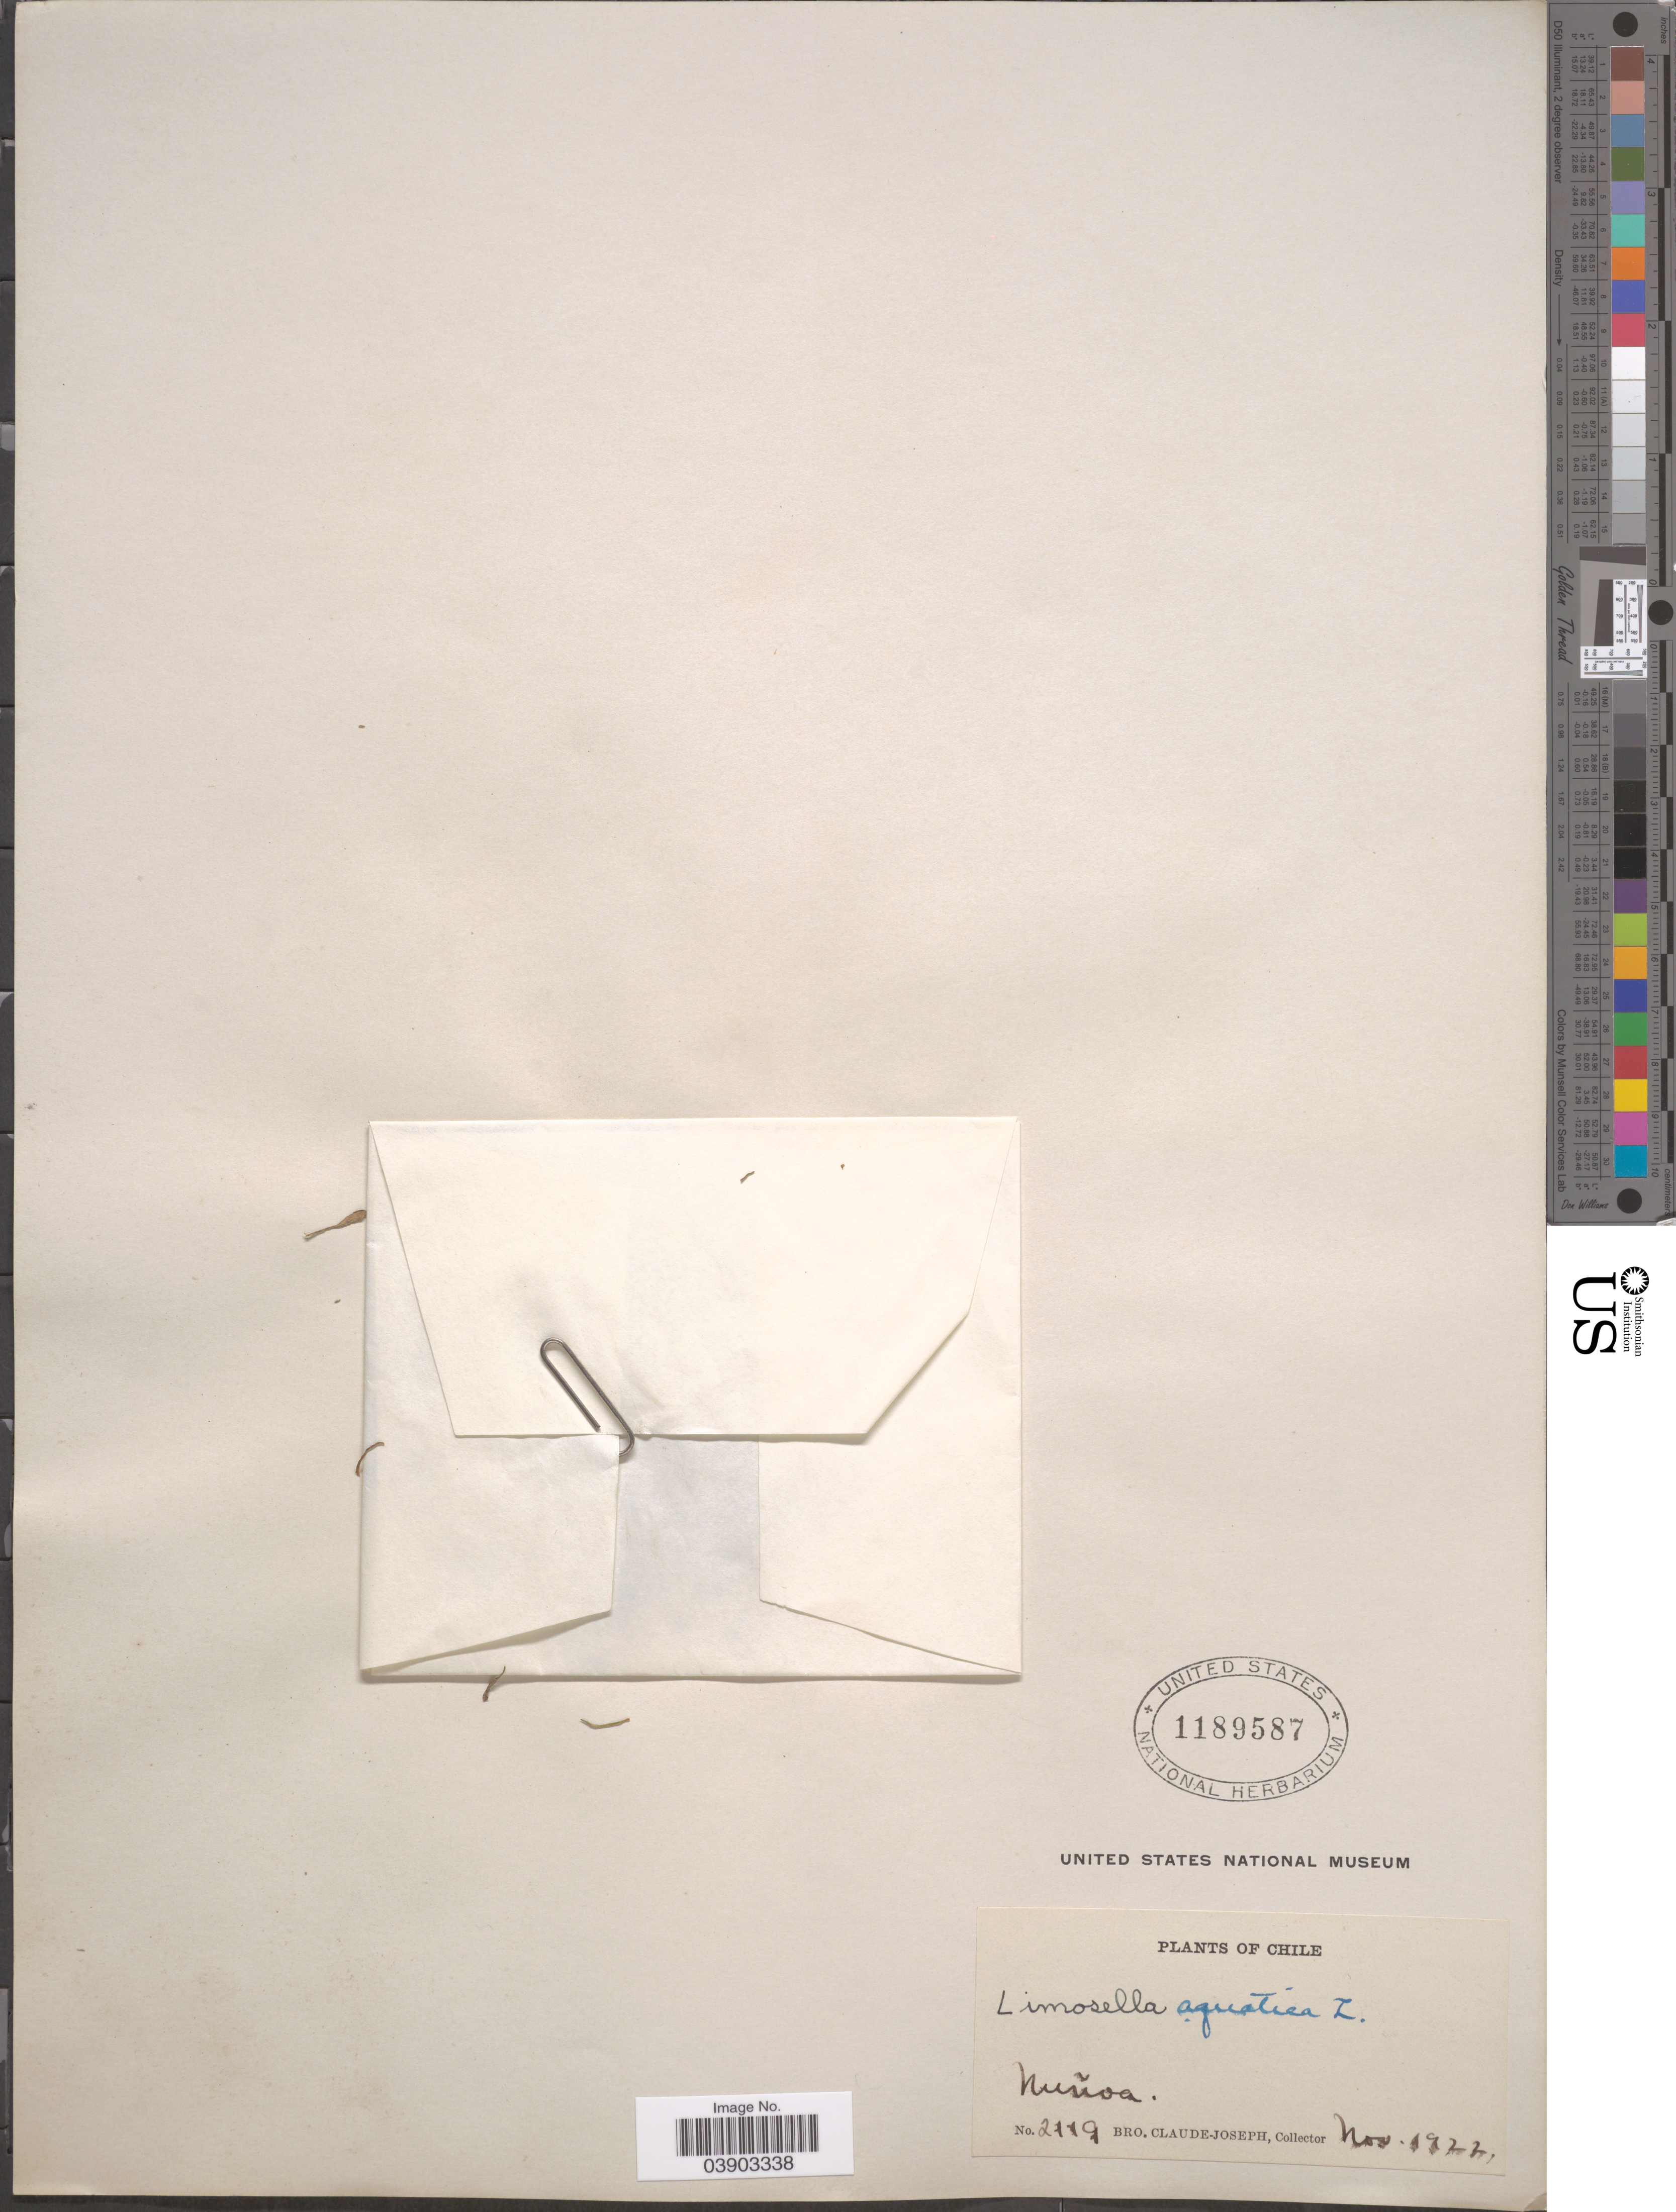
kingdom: Plantae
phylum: Tracheophyta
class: Magnoliopsida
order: Lamiales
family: Scrophulariaceae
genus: Limosella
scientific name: Limosella aquatica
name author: L.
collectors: Bro. Claude-Joseph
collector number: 2119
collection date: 1922-11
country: Chile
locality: Nuñoa.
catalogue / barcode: US 1189587